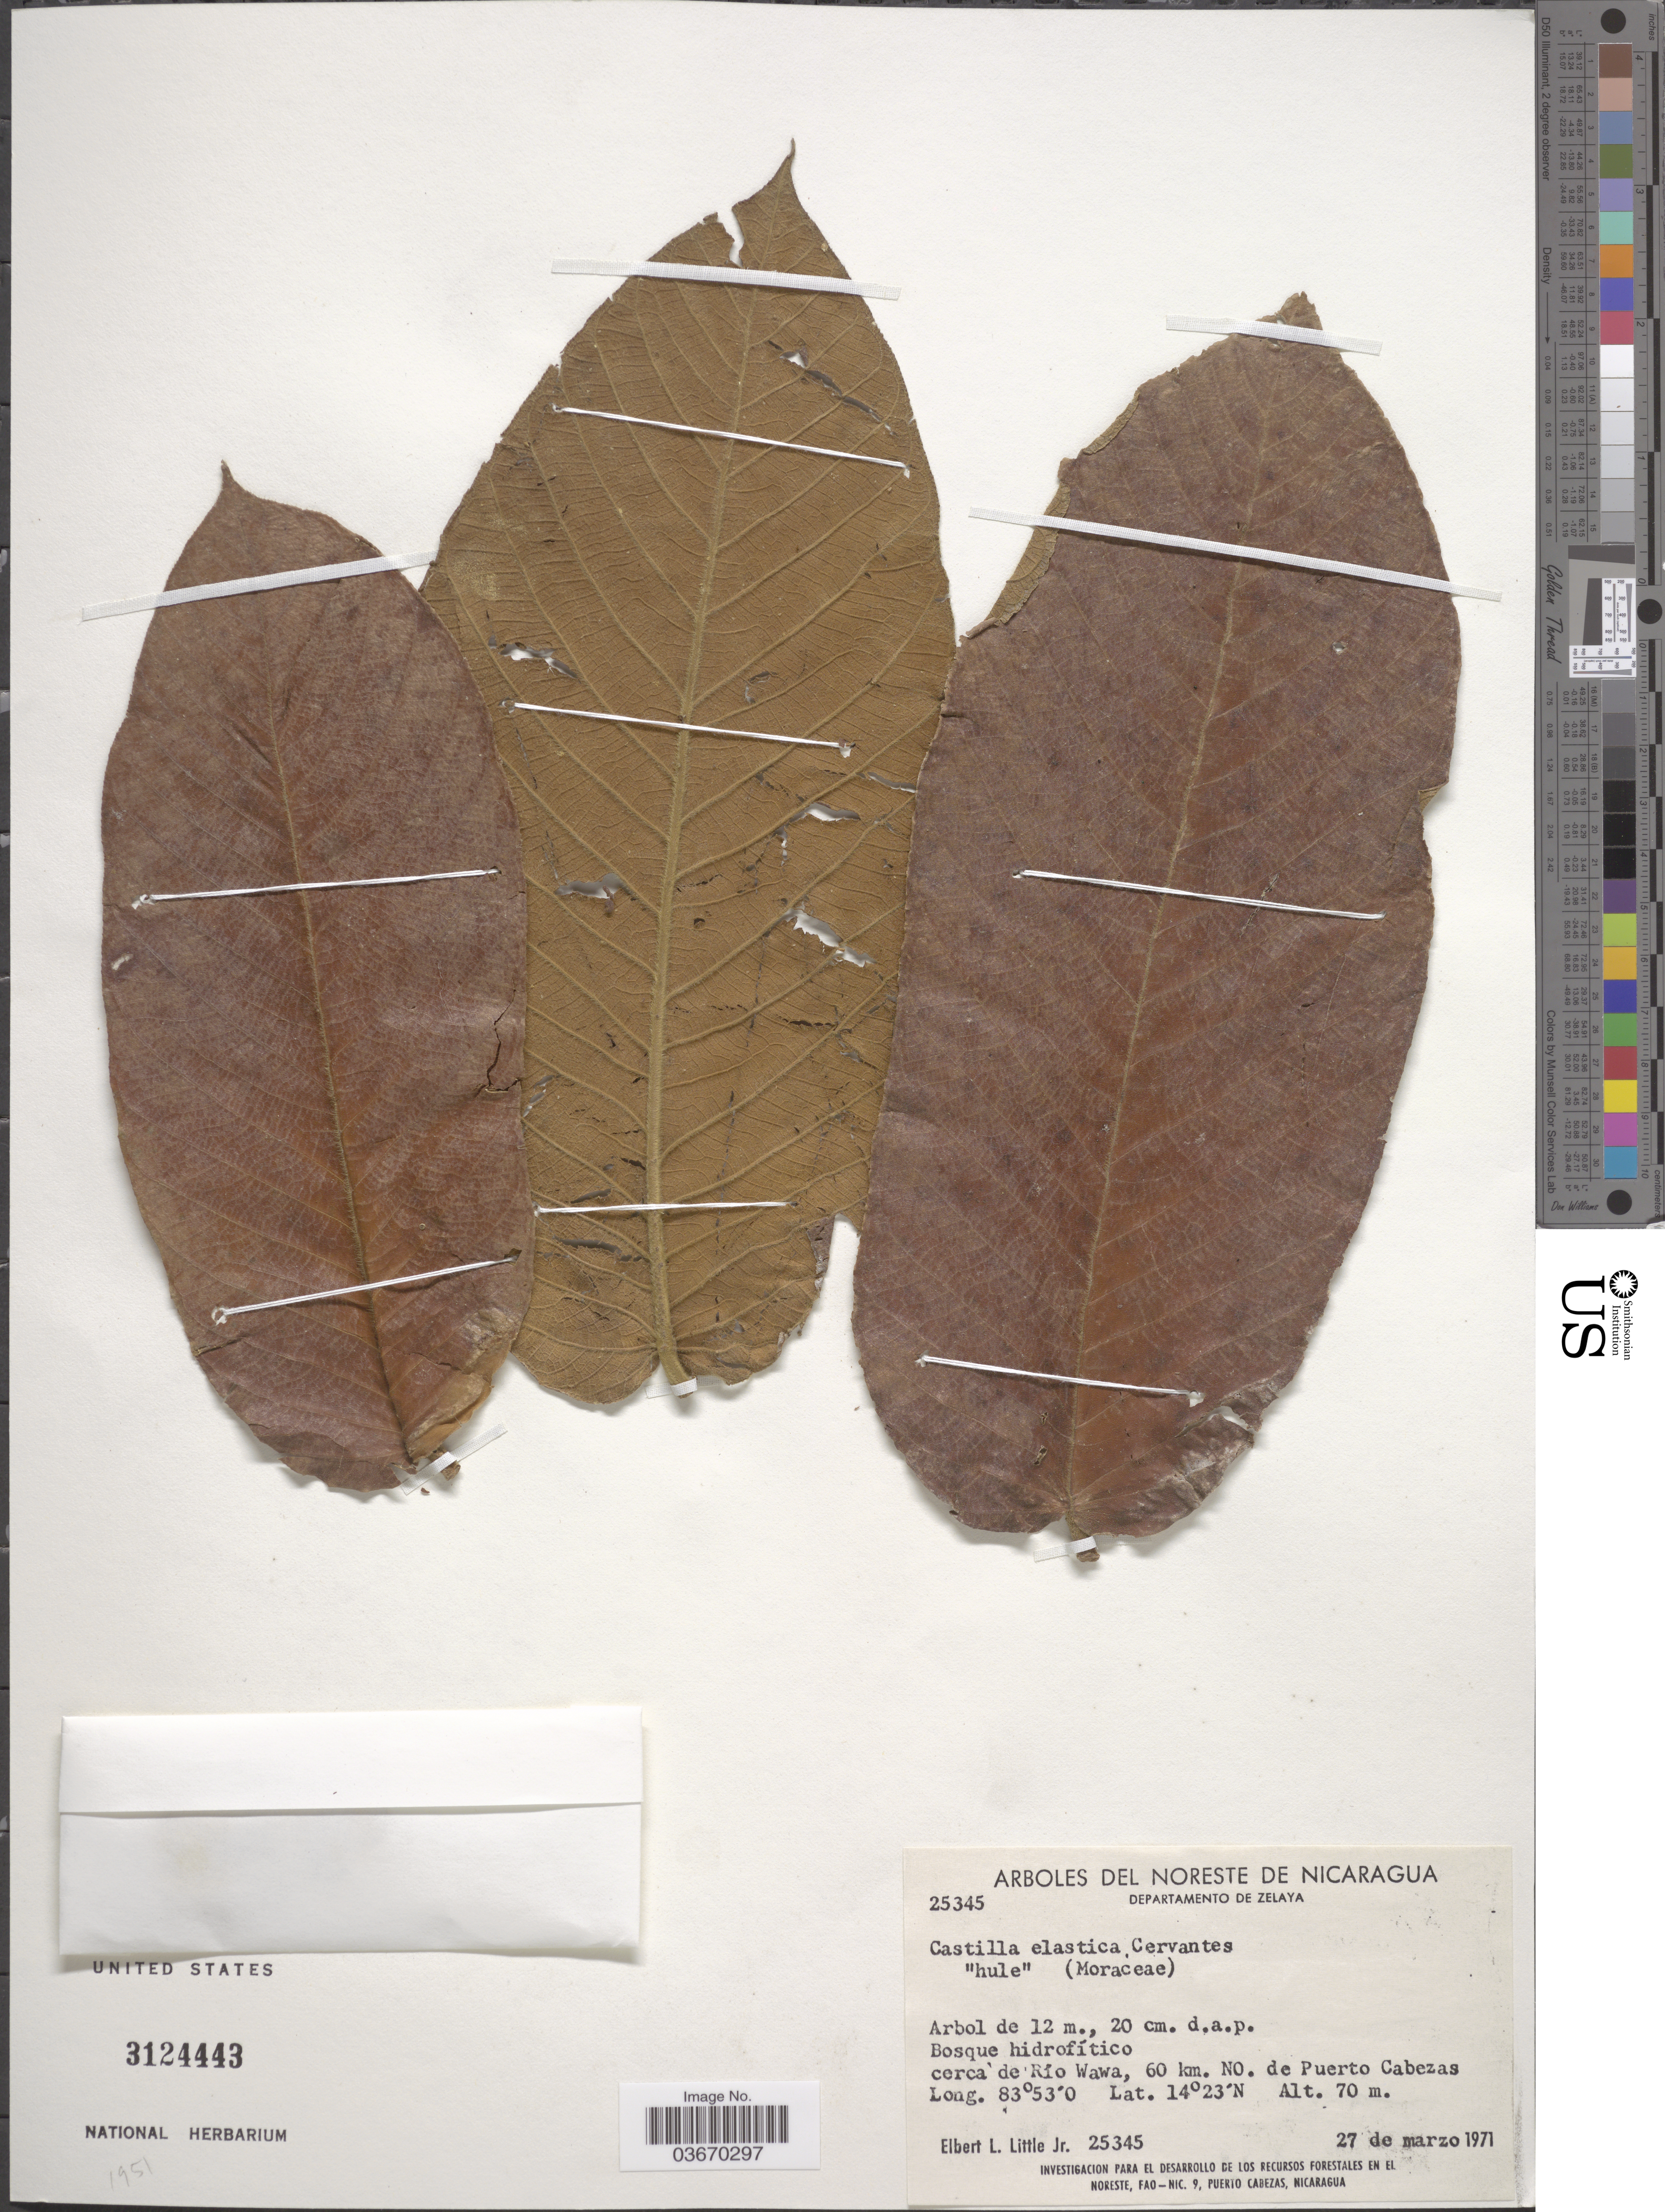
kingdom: Plantae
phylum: Tracheophyta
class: Magnoliopsida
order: Rosales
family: Moraceae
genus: Castilla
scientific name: Castilla elastica subsp. elastica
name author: Sessé ex Cerv.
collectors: E. L. Little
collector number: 25345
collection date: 1971-03-27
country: Nicaragua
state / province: Atlántico Norte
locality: Noreste de Nicaragua. Departamento de Zelaya. Bosque hidrofítico cerca de Río Wawa, 60 km. NO. de Puerto Cabezas.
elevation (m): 70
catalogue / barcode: US 3124443